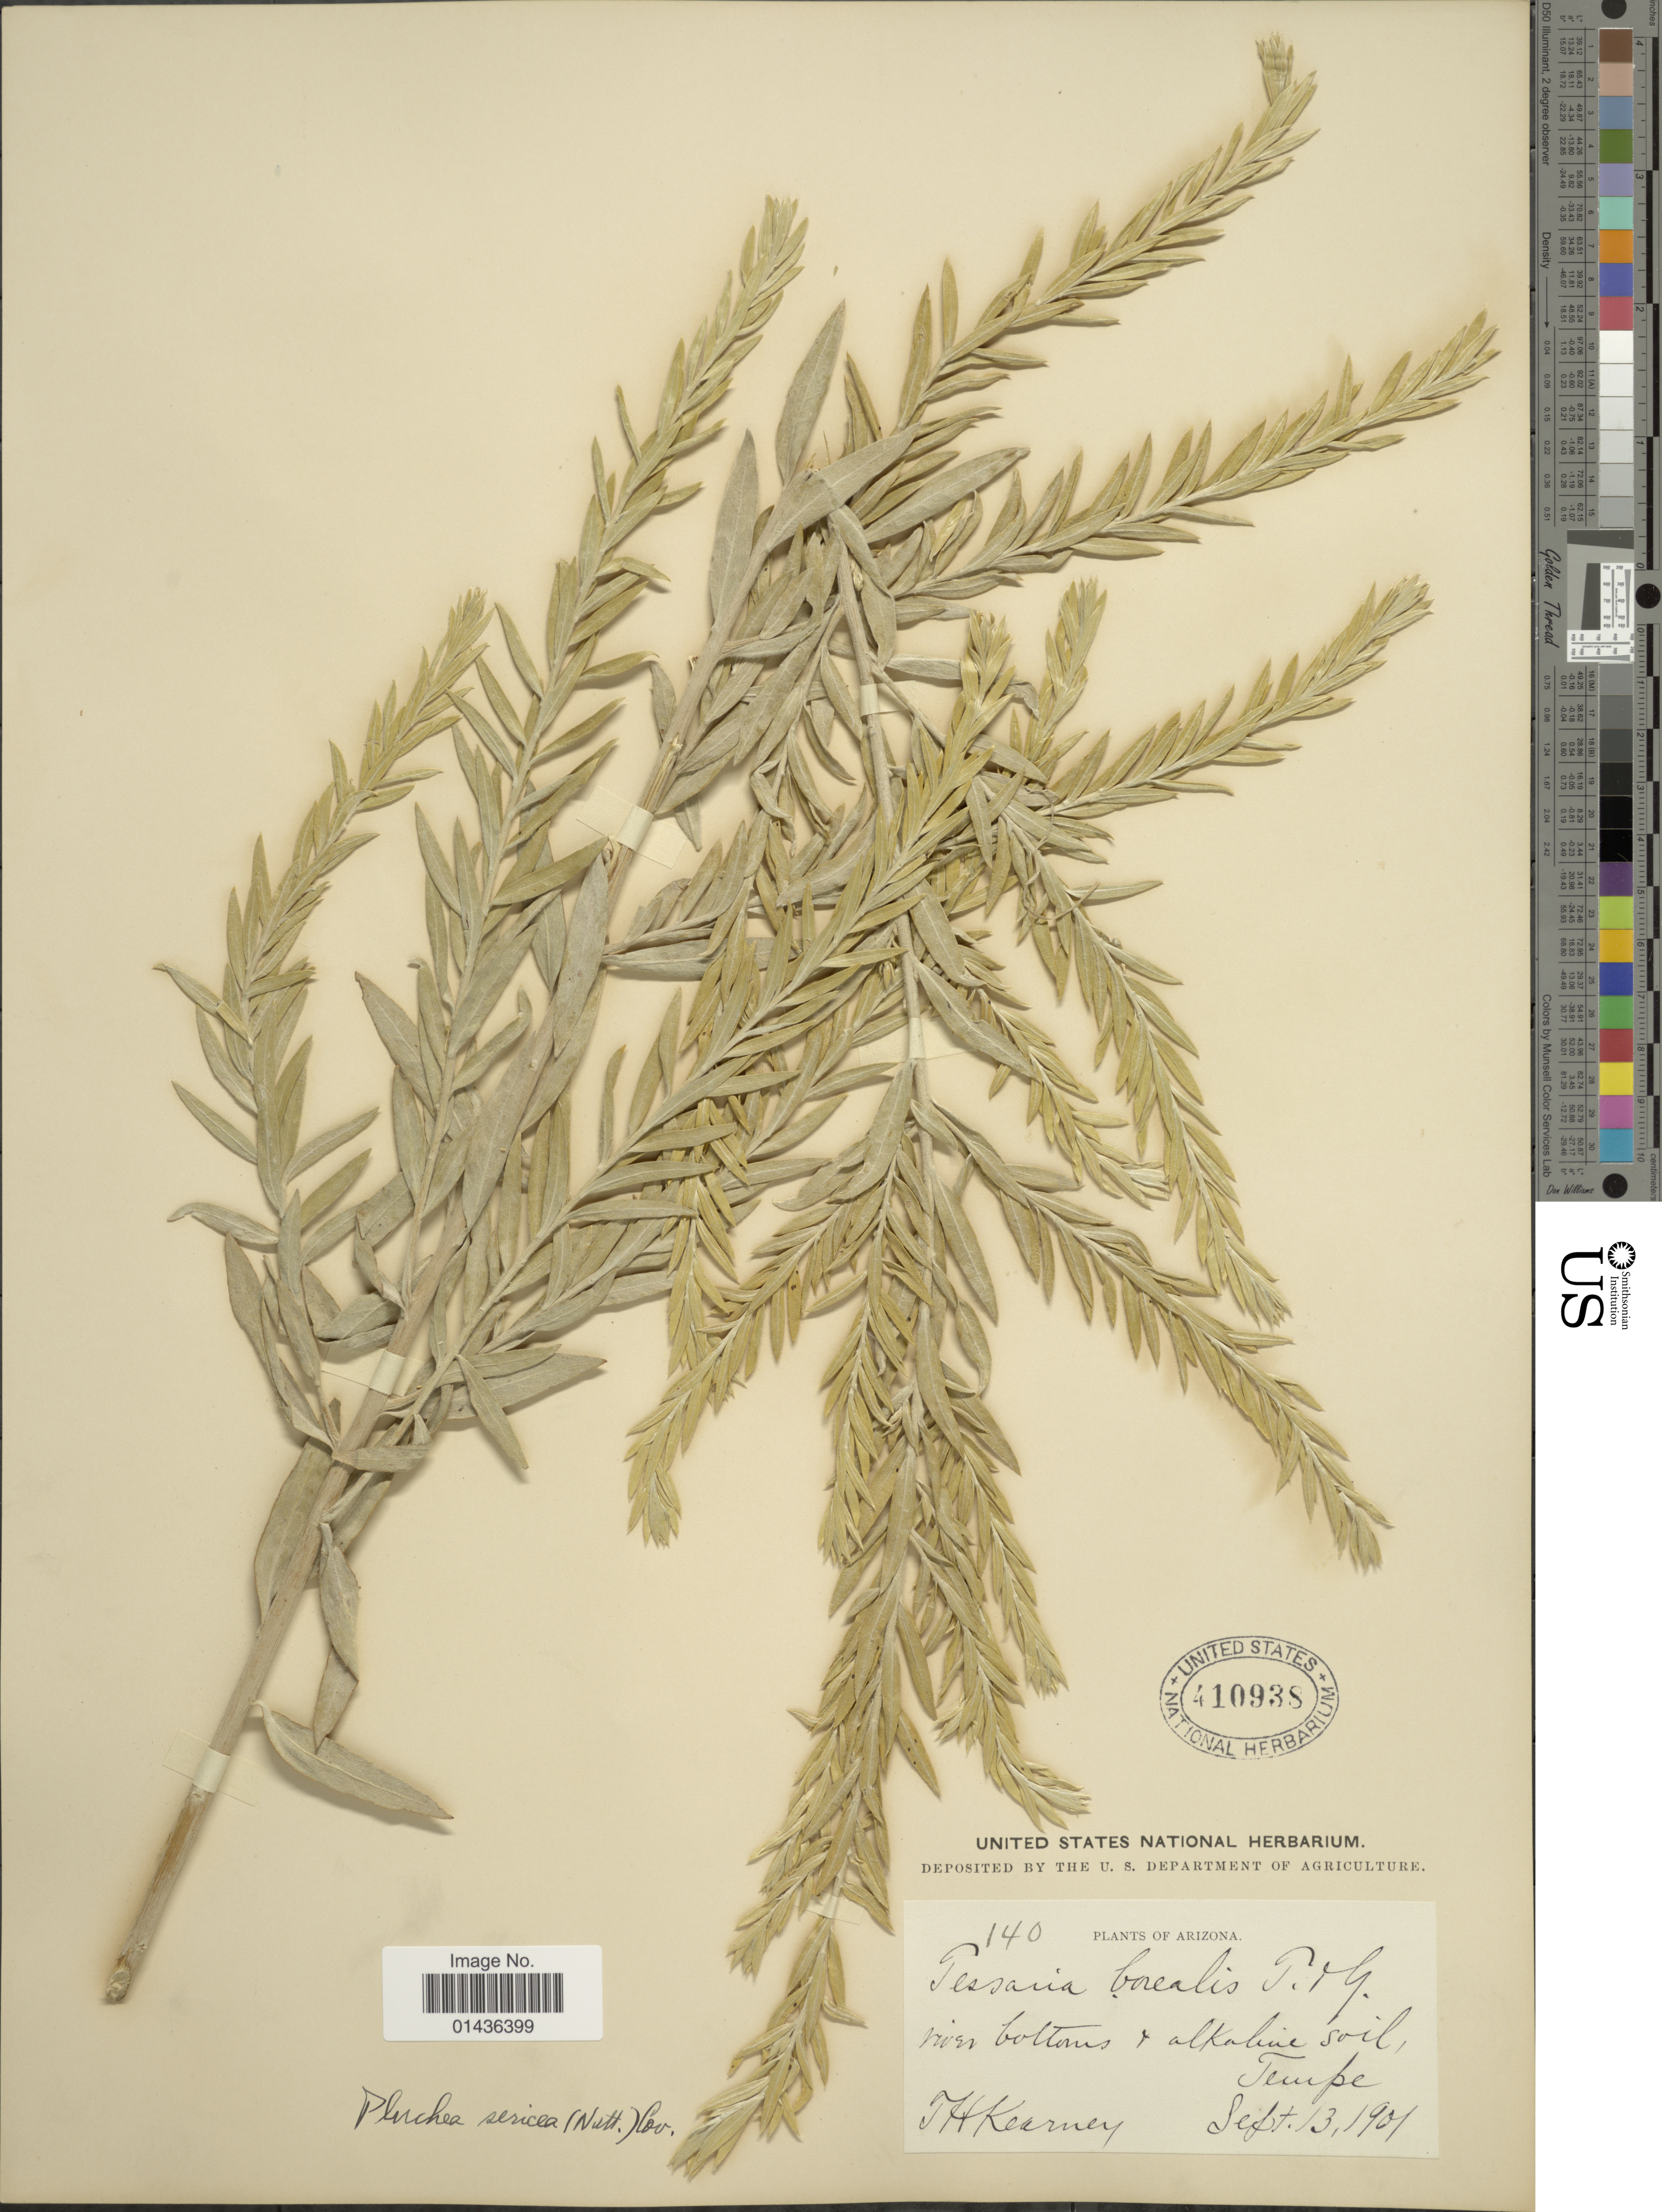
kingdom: Plantae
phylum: Tracheophyta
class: Magnoliopsida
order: Asterales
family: Asteraceae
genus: Pluchea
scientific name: Pluchea sericea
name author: (Nutt.) Coville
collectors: T. H. Kearney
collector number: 140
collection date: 1901-09-13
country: United States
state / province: Arizona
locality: River bottoms + Alkaline soil, Tempe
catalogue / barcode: US 410938